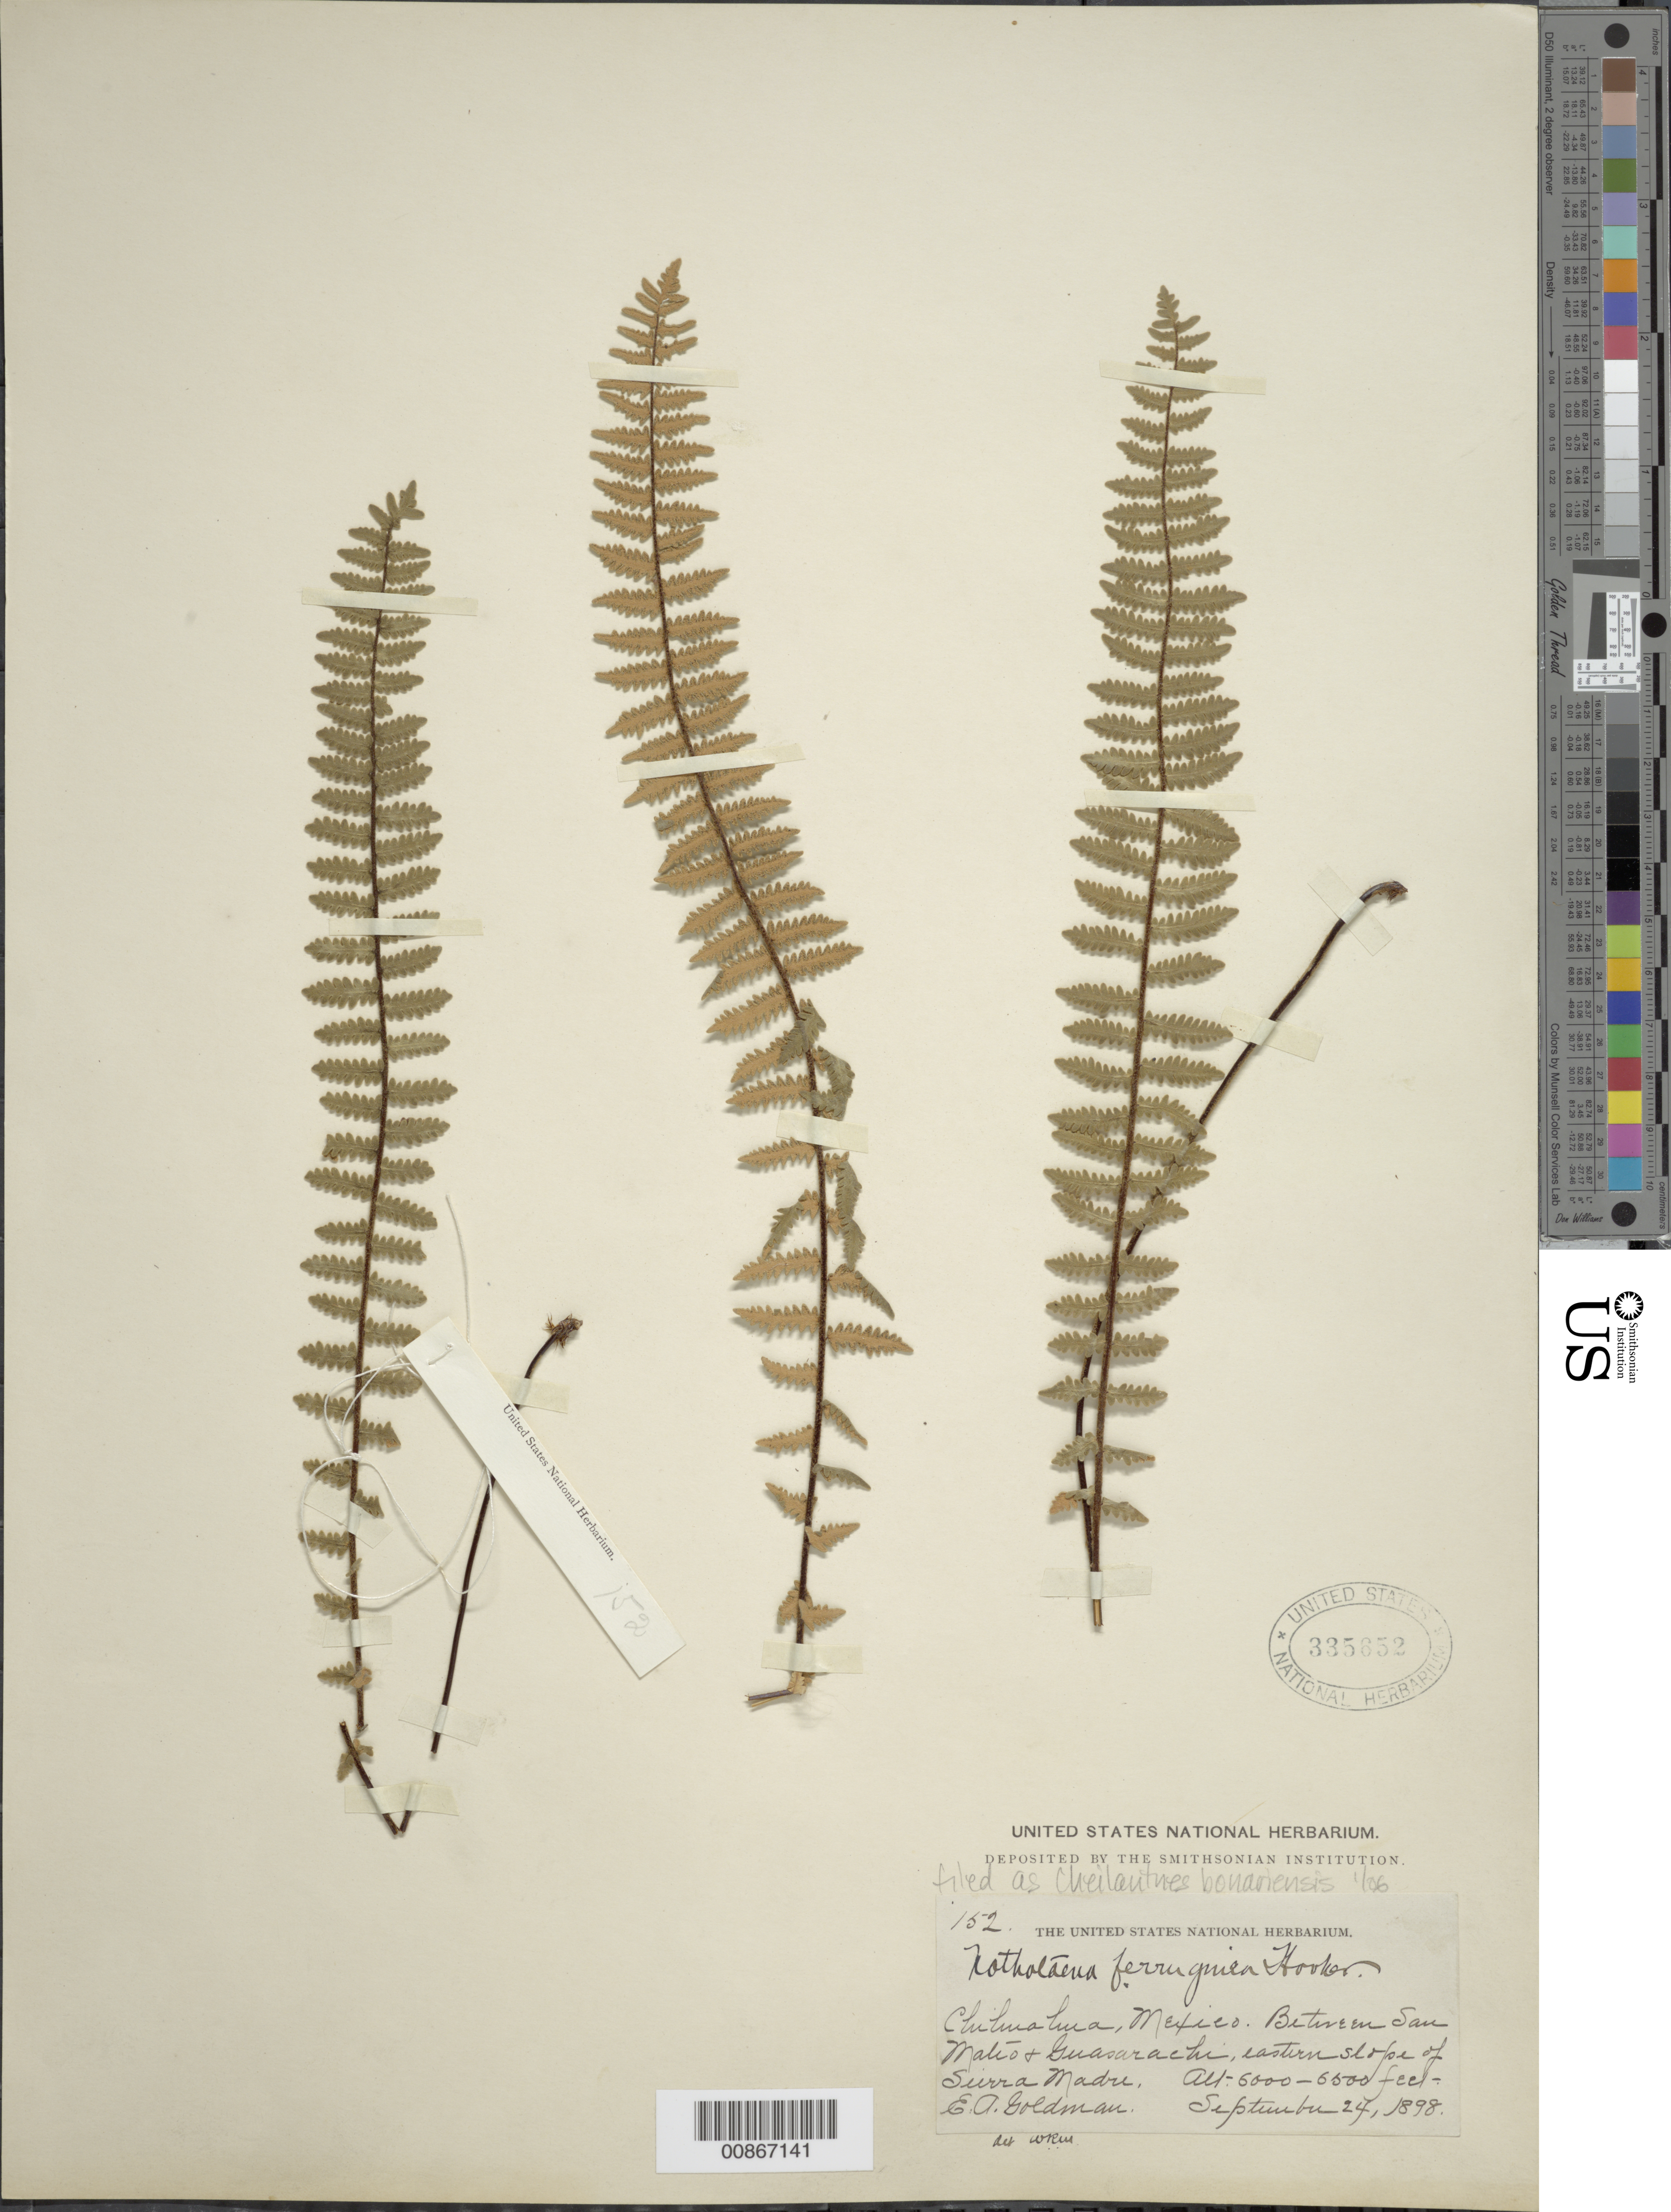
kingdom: Plantae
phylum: Tracheophyta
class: Polypodiopsida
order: Polypodiales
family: Pteridaceae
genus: Myriopteris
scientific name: Myriopteris aurea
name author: (Poir.) Grusz & Windham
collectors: E. A. Goldman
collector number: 152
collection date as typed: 24 Sep 1898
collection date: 1898-09-24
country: Mexico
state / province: Chihuahua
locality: Between San Mateo and Guasarachi, eastern slope of Sierra Madre.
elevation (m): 1829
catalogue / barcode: US 335652